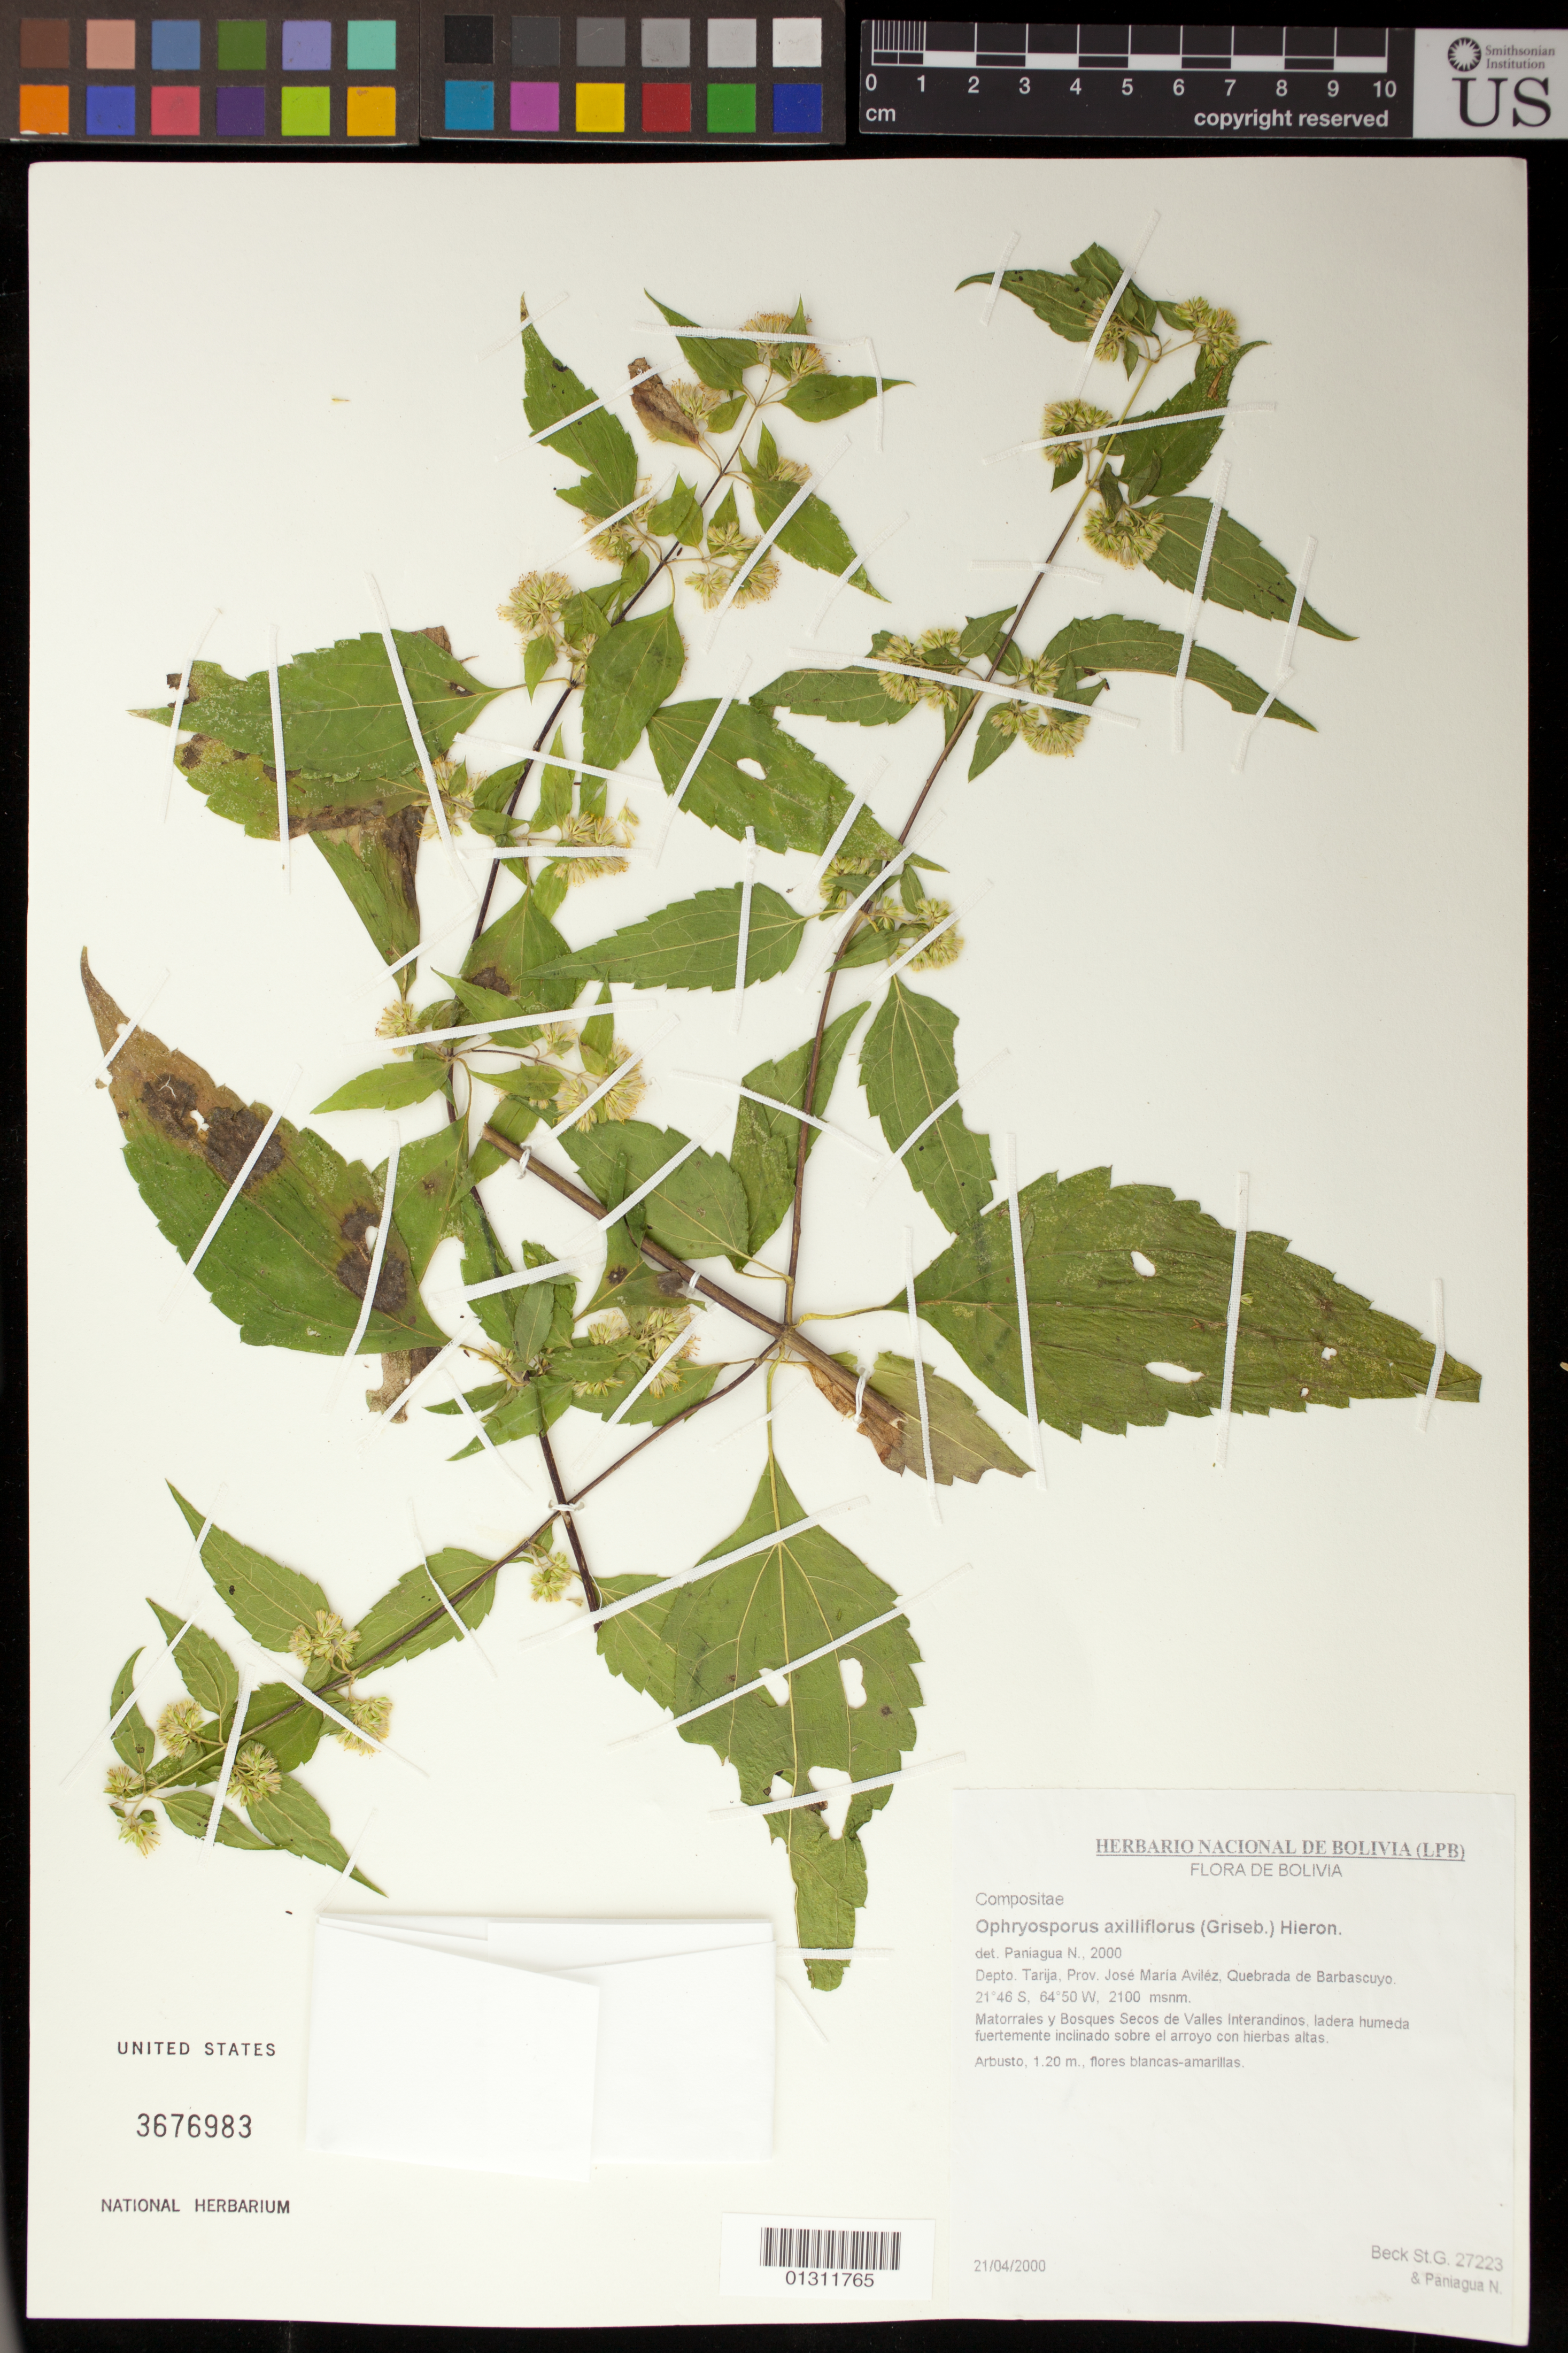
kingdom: Plantae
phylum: Tracheophyta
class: Magnoliopsida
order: Asterales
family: Asteraceae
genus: Ophryosporus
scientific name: Ophryosporus axilliflorus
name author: (Griseb.) Hieron.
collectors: S. G. Beck & N. Paniagua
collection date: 2000-04-21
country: Bolivia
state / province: Tarija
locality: Prov. José Mariá Aviléz, Quebrada de Barascuyo, Matorrales y Bosques Secos de Valles Interandinos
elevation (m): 2100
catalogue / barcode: US 3676983